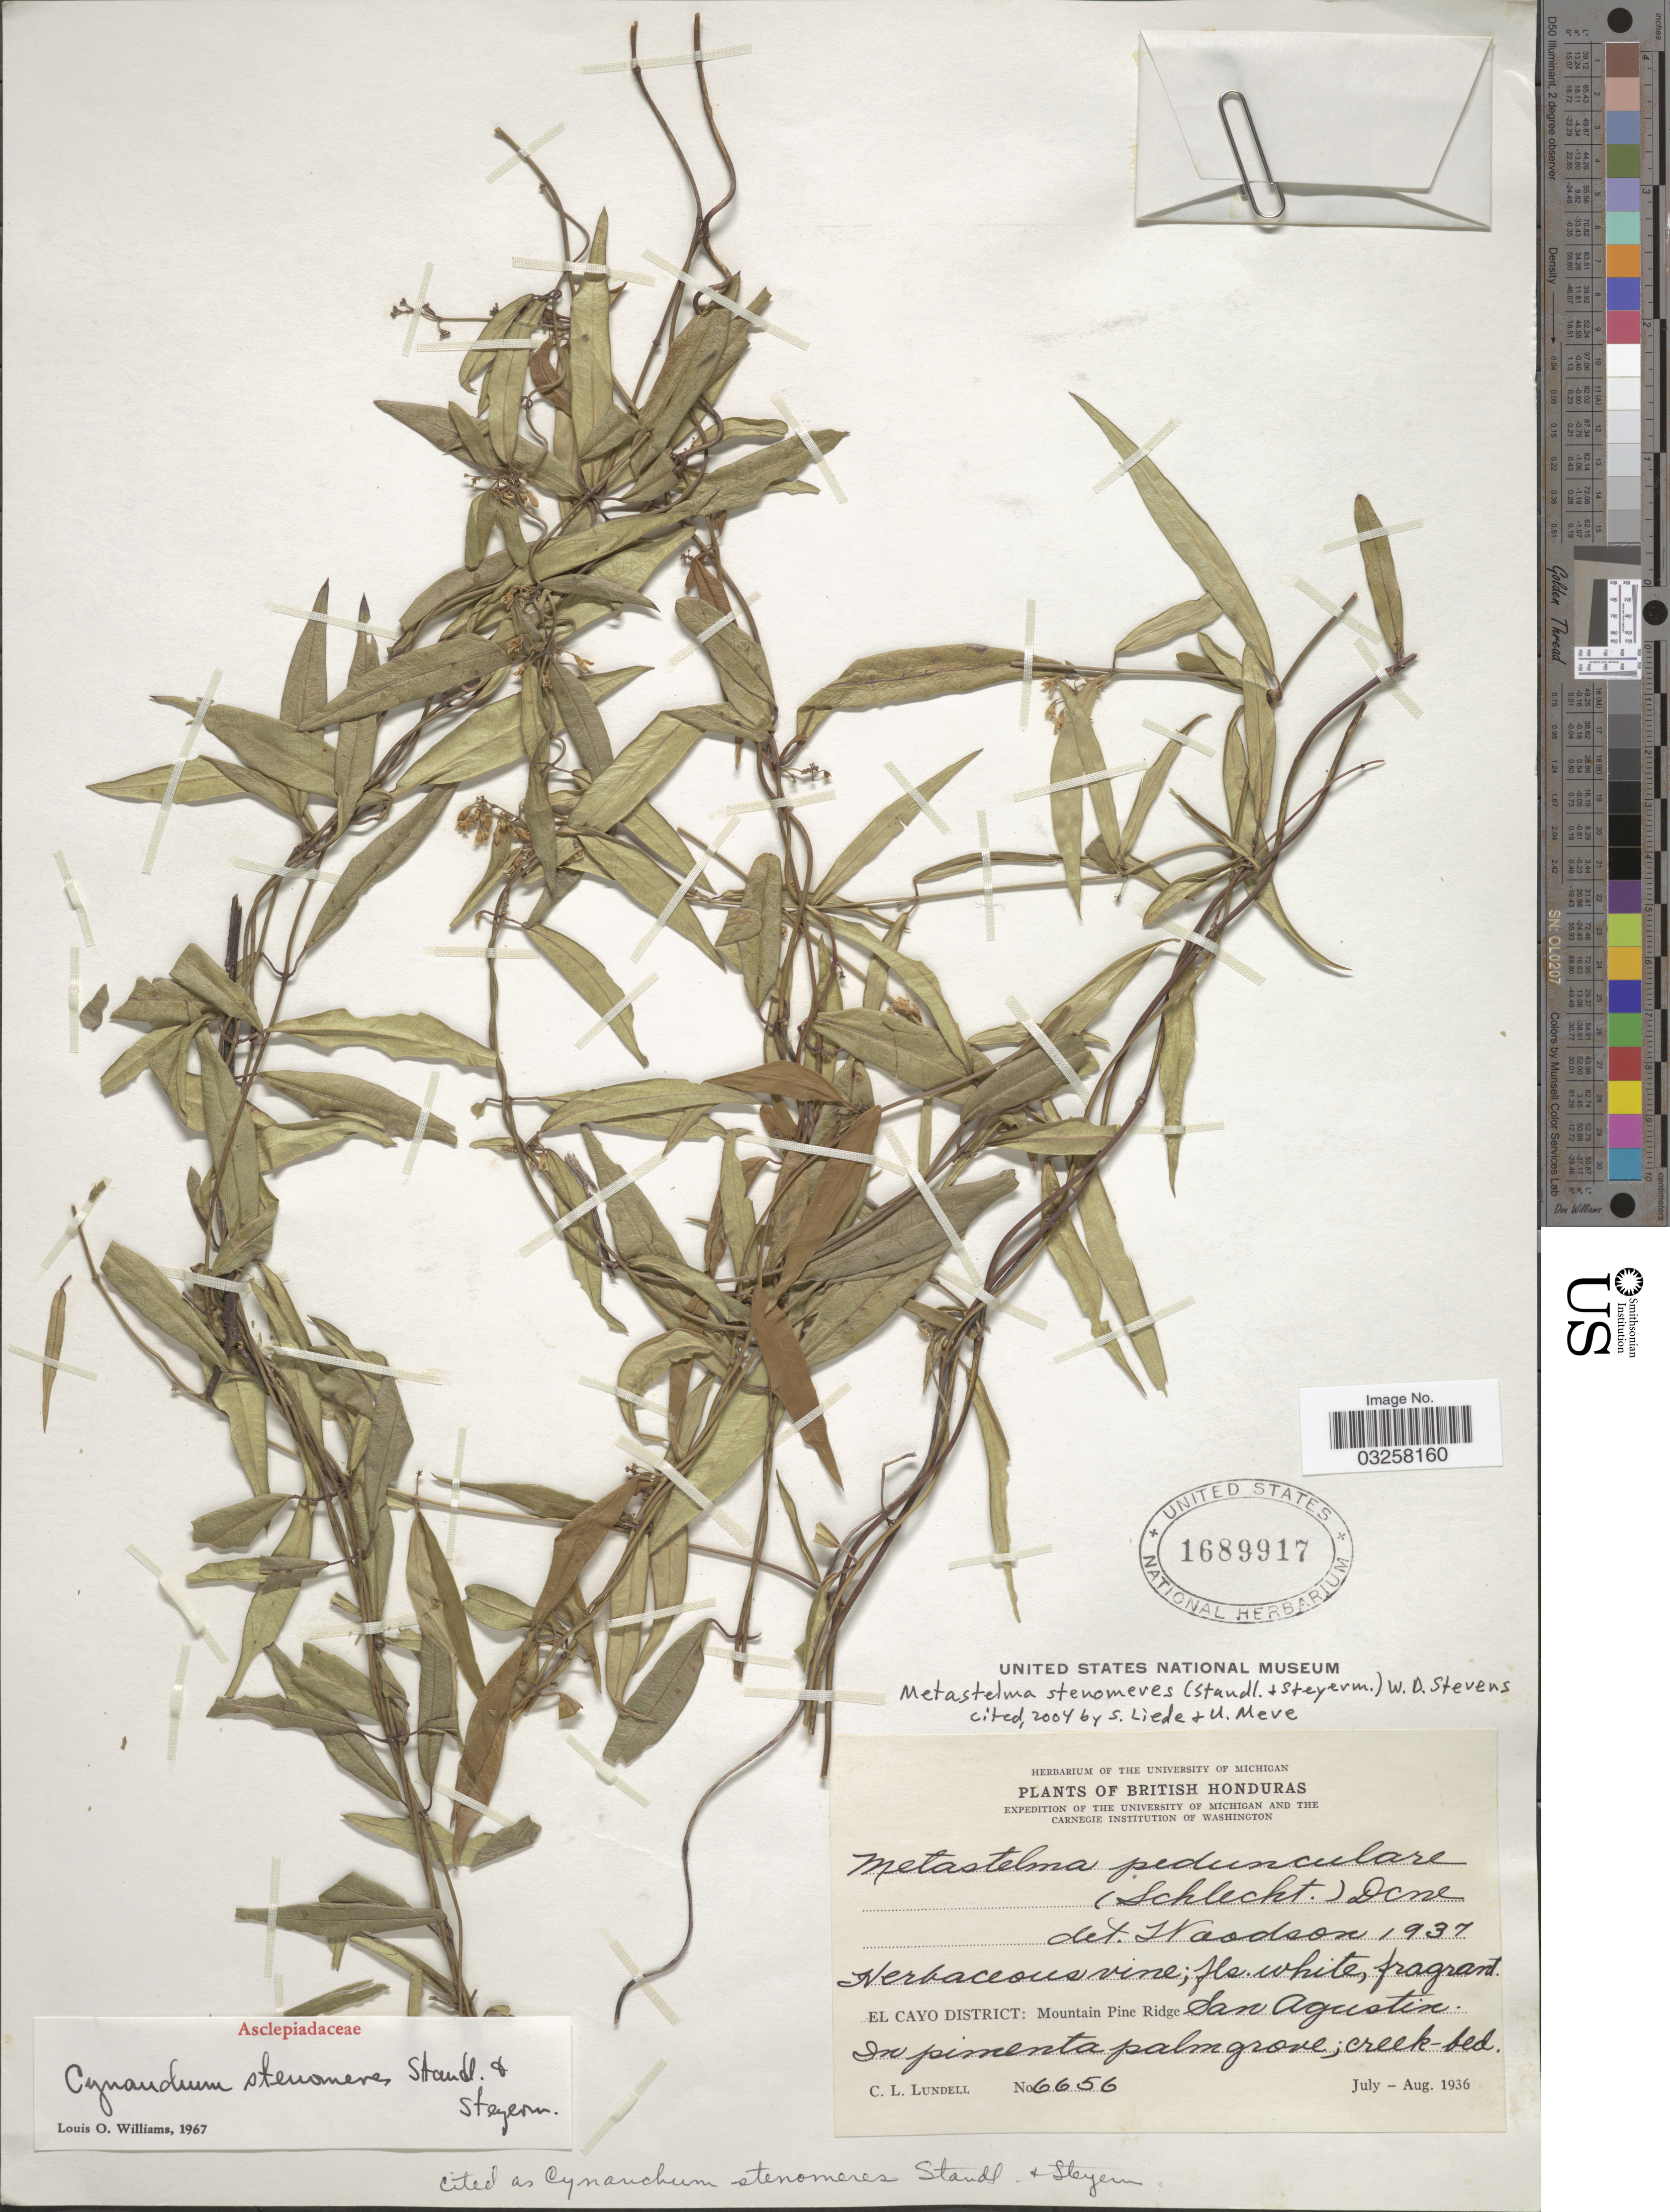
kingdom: Plantae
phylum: Tracheophyta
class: Magnoliopsida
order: Gentianales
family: Apocynaceae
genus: Metastelma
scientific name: Metastelma stenomeres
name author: (Standl. & Steyerm.) W.D. Stevens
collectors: C. L. Lundell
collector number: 6656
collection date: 1936-07/1936-08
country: Belize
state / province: Cayo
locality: British Honduras, El Cayo District: Mountain Pine Ridge, San Agustin.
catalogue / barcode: US 1689917